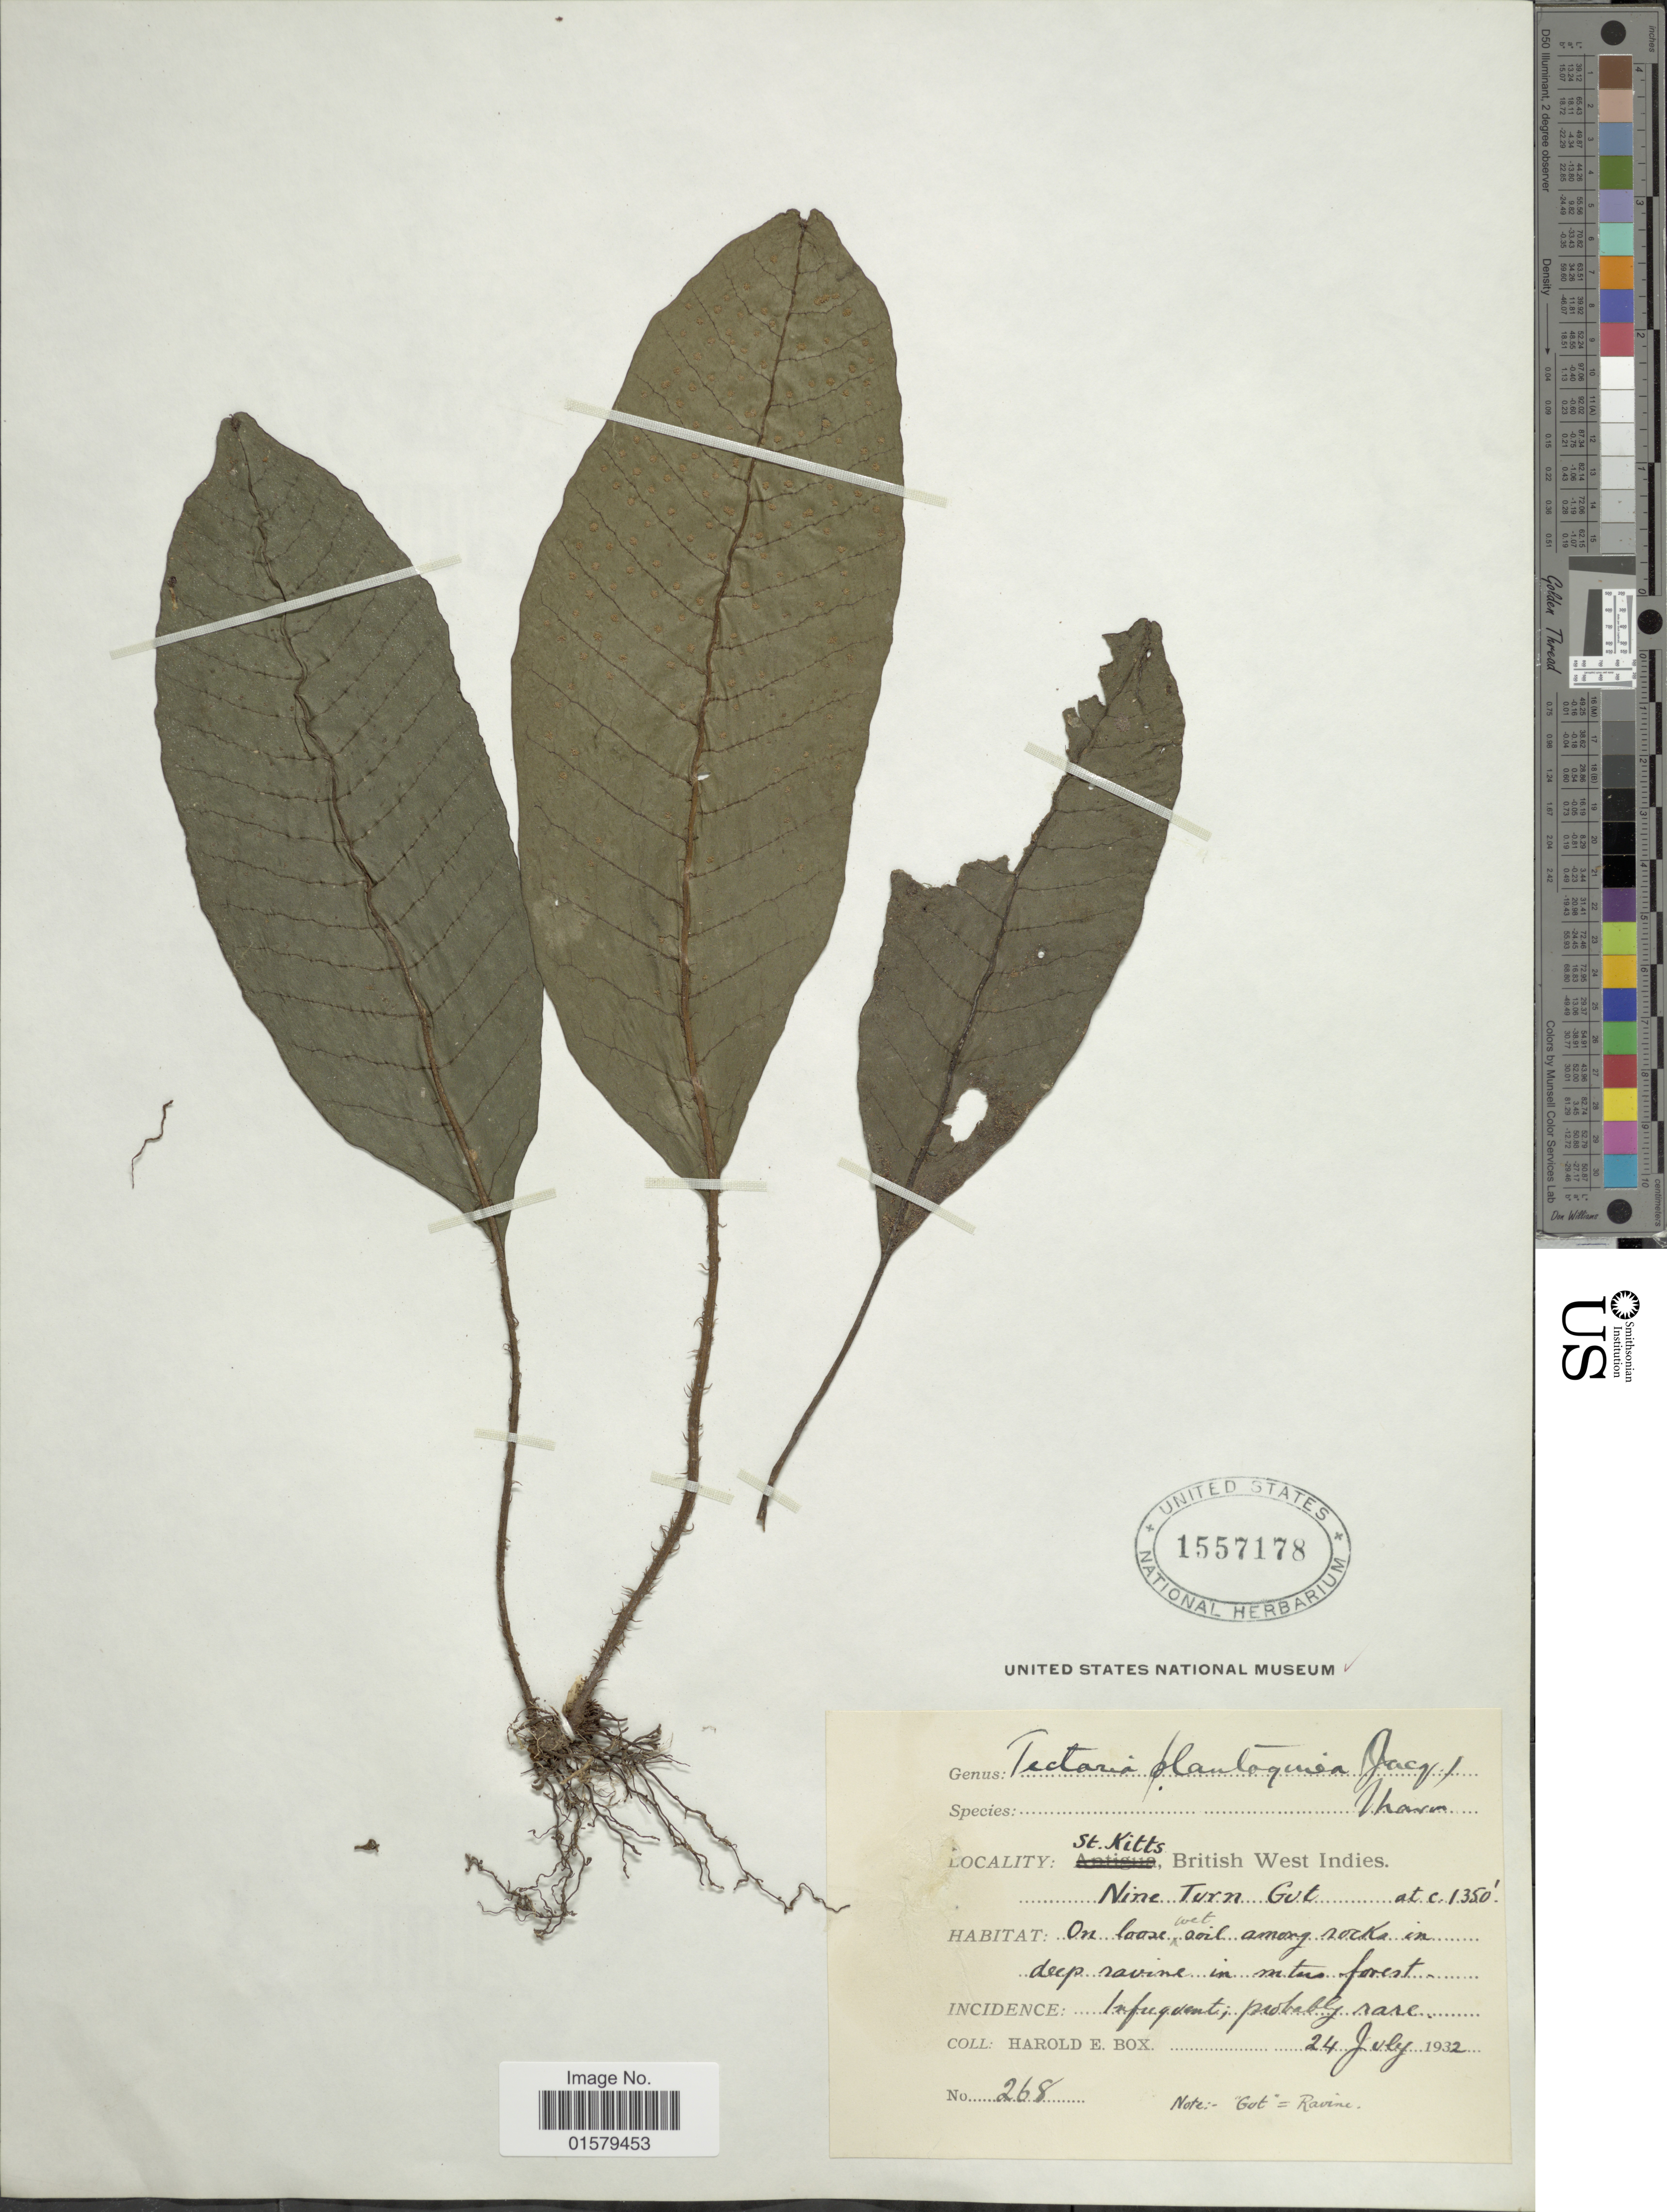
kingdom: Plantae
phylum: Tracheophyta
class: Polypodiopsida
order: Polypodiales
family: Tectariaceae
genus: Tectaria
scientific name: Tectaria plantaginea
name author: (Jacq.) Maxon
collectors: H. E. Box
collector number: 268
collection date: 1932-07-24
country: St. Christopher-Nevis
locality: St. Kitts, Nine Turn Gut [interpreted]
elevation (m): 411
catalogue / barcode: US 1557178